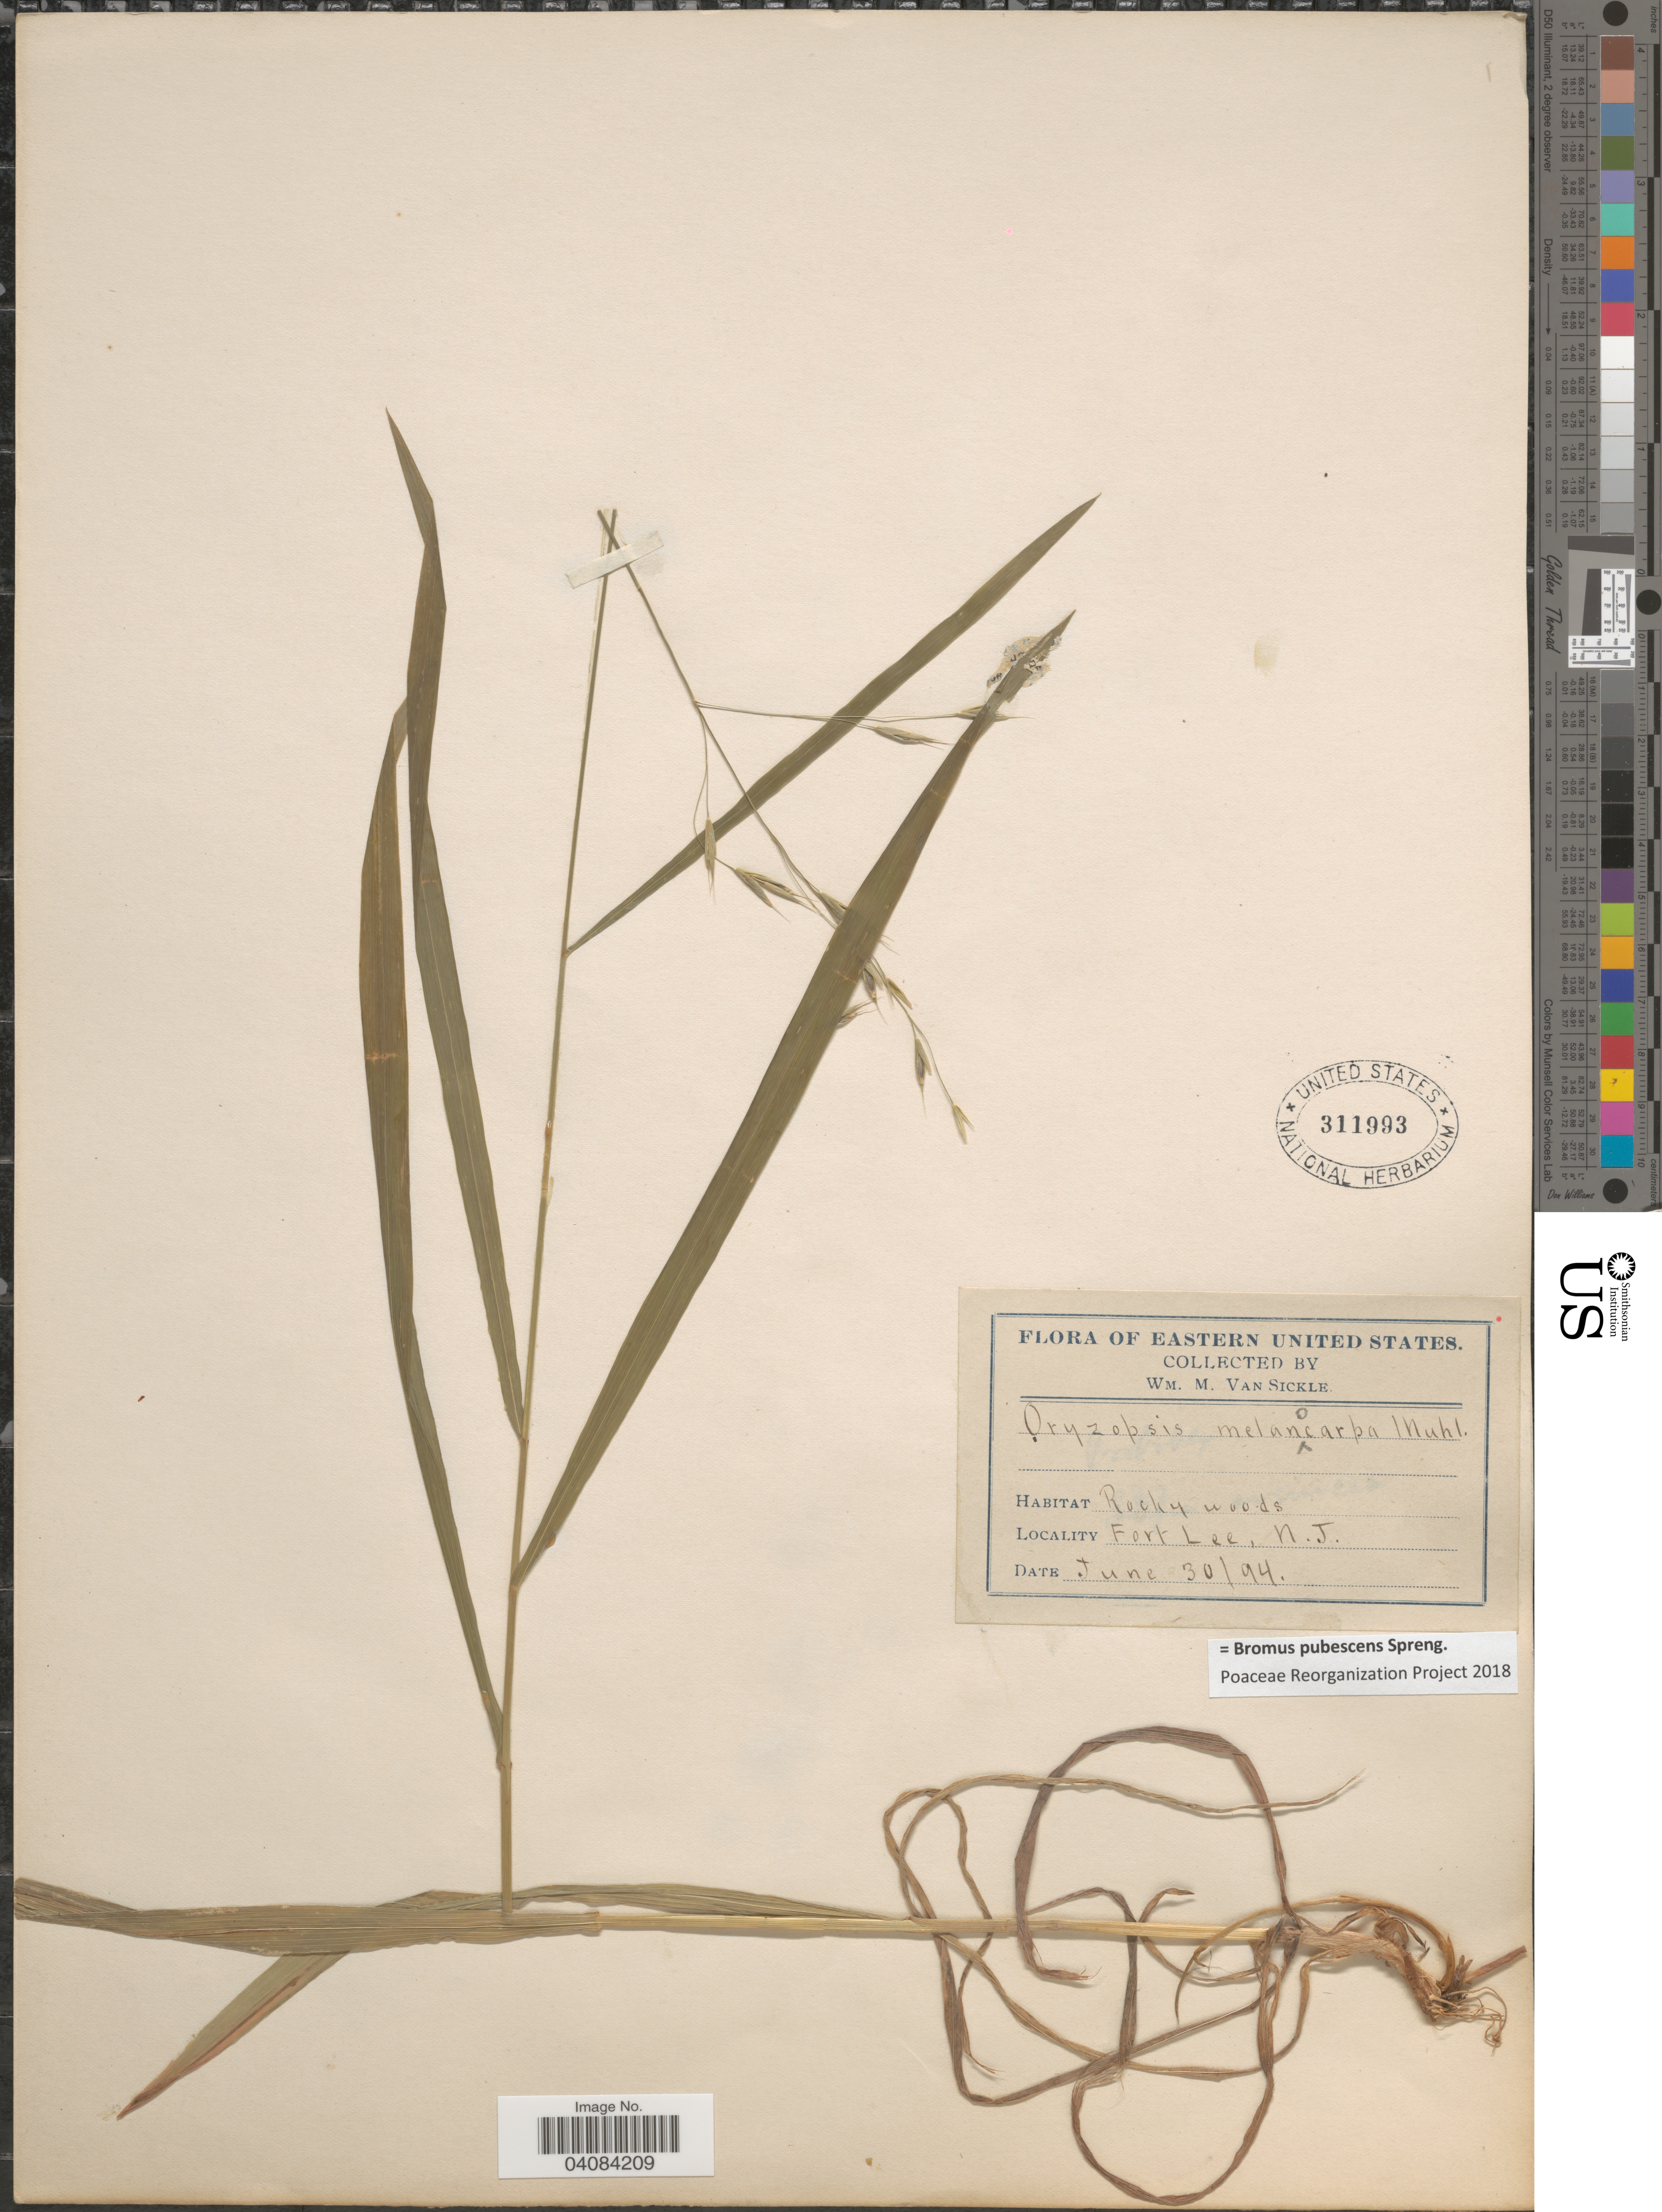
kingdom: Plantae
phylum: Tracheophyta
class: Liliopsida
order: Poales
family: Poaceae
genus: Bromus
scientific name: Bromus pubescens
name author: Muhl. ex Willd.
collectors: W. M. Van Sickle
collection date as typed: Transcribed d/m/y: 30/6/94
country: United States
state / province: New Jersey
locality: Eastern United States. Fort Lee.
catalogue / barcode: US 311993